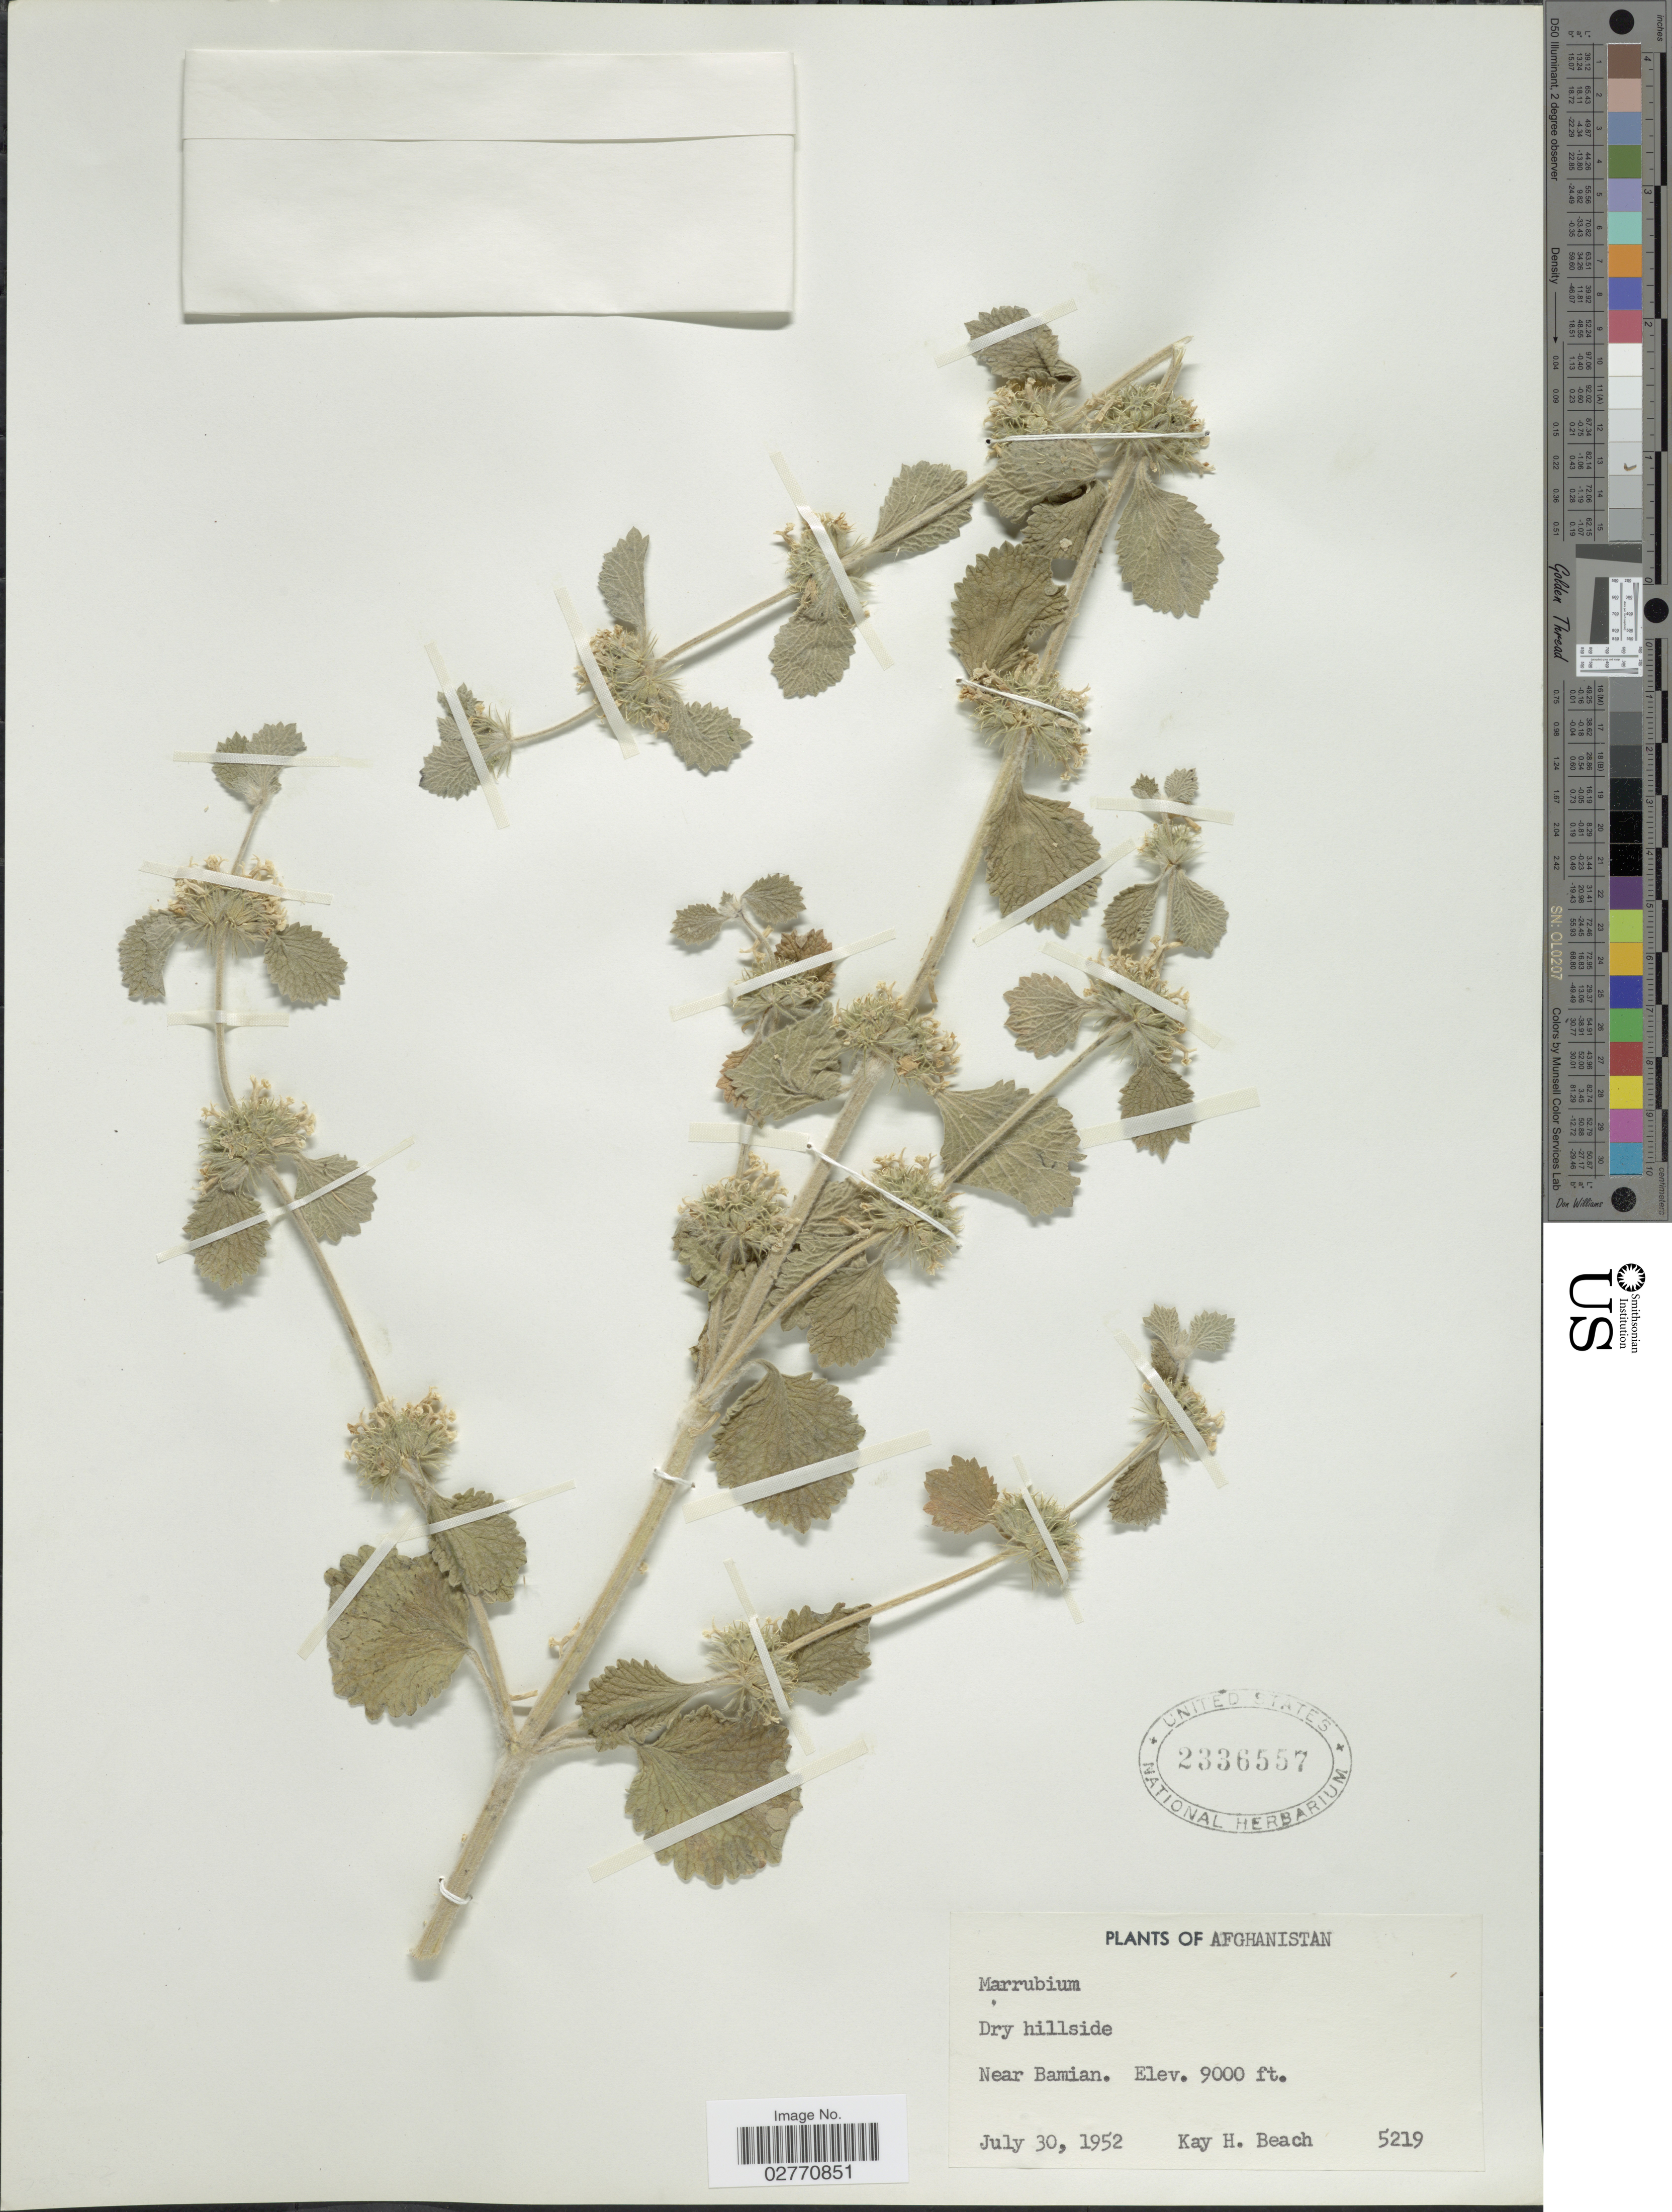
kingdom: Plantae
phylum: Tracheophyta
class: Magnoliopsida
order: Lamiales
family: Lamiaceae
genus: Marrubium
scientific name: Marrubium sp.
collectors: K. H. Beach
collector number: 5219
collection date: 1952-07-30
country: Afghanistan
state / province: Bamian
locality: Near Bamian.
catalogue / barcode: US 2336557